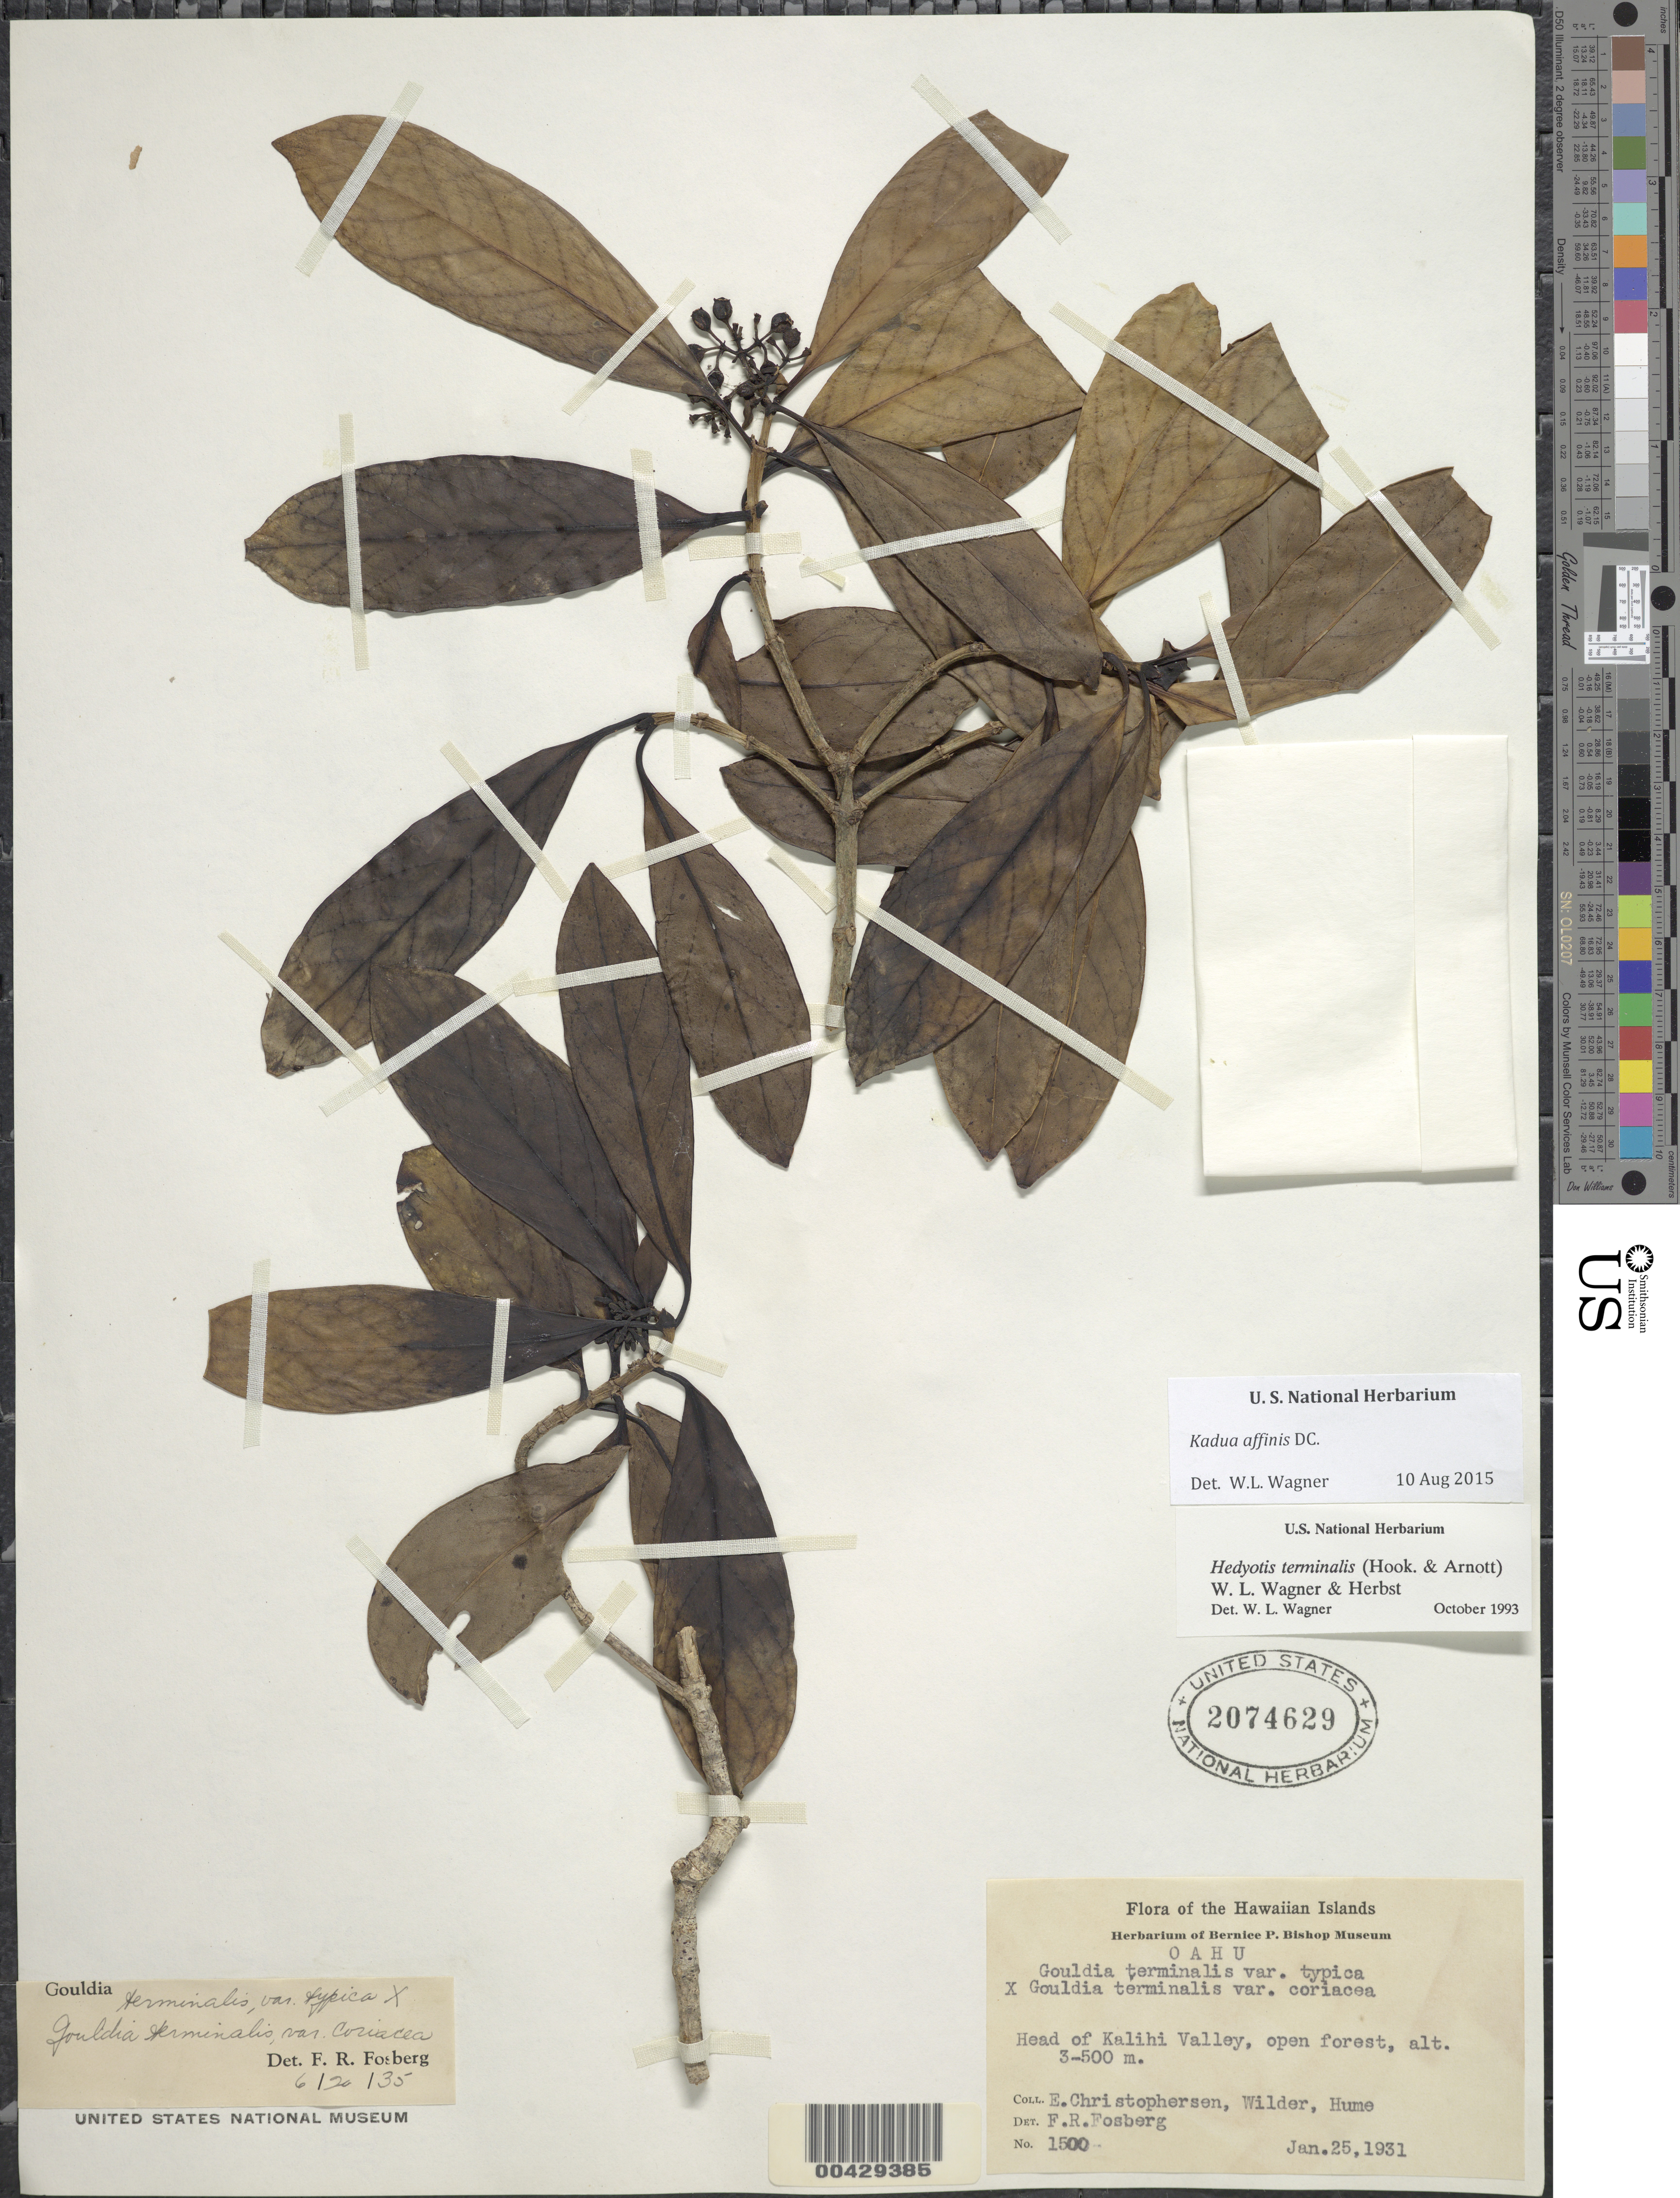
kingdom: Plantae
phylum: Tracheophyta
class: Magnoliopsida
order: Gentianales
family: Rubiaceae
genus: Kadua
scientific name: Kadua affinis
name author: DC.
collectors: E. Christophersen, G. Wilder & E. Hume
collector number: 1500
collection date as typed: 25 Jan 1931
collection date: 1931-01-25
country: United States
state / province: Hawaii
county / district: Honolulu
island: Oahu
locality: head of Kalihi Valley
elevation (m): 300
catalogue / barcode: US 2074629